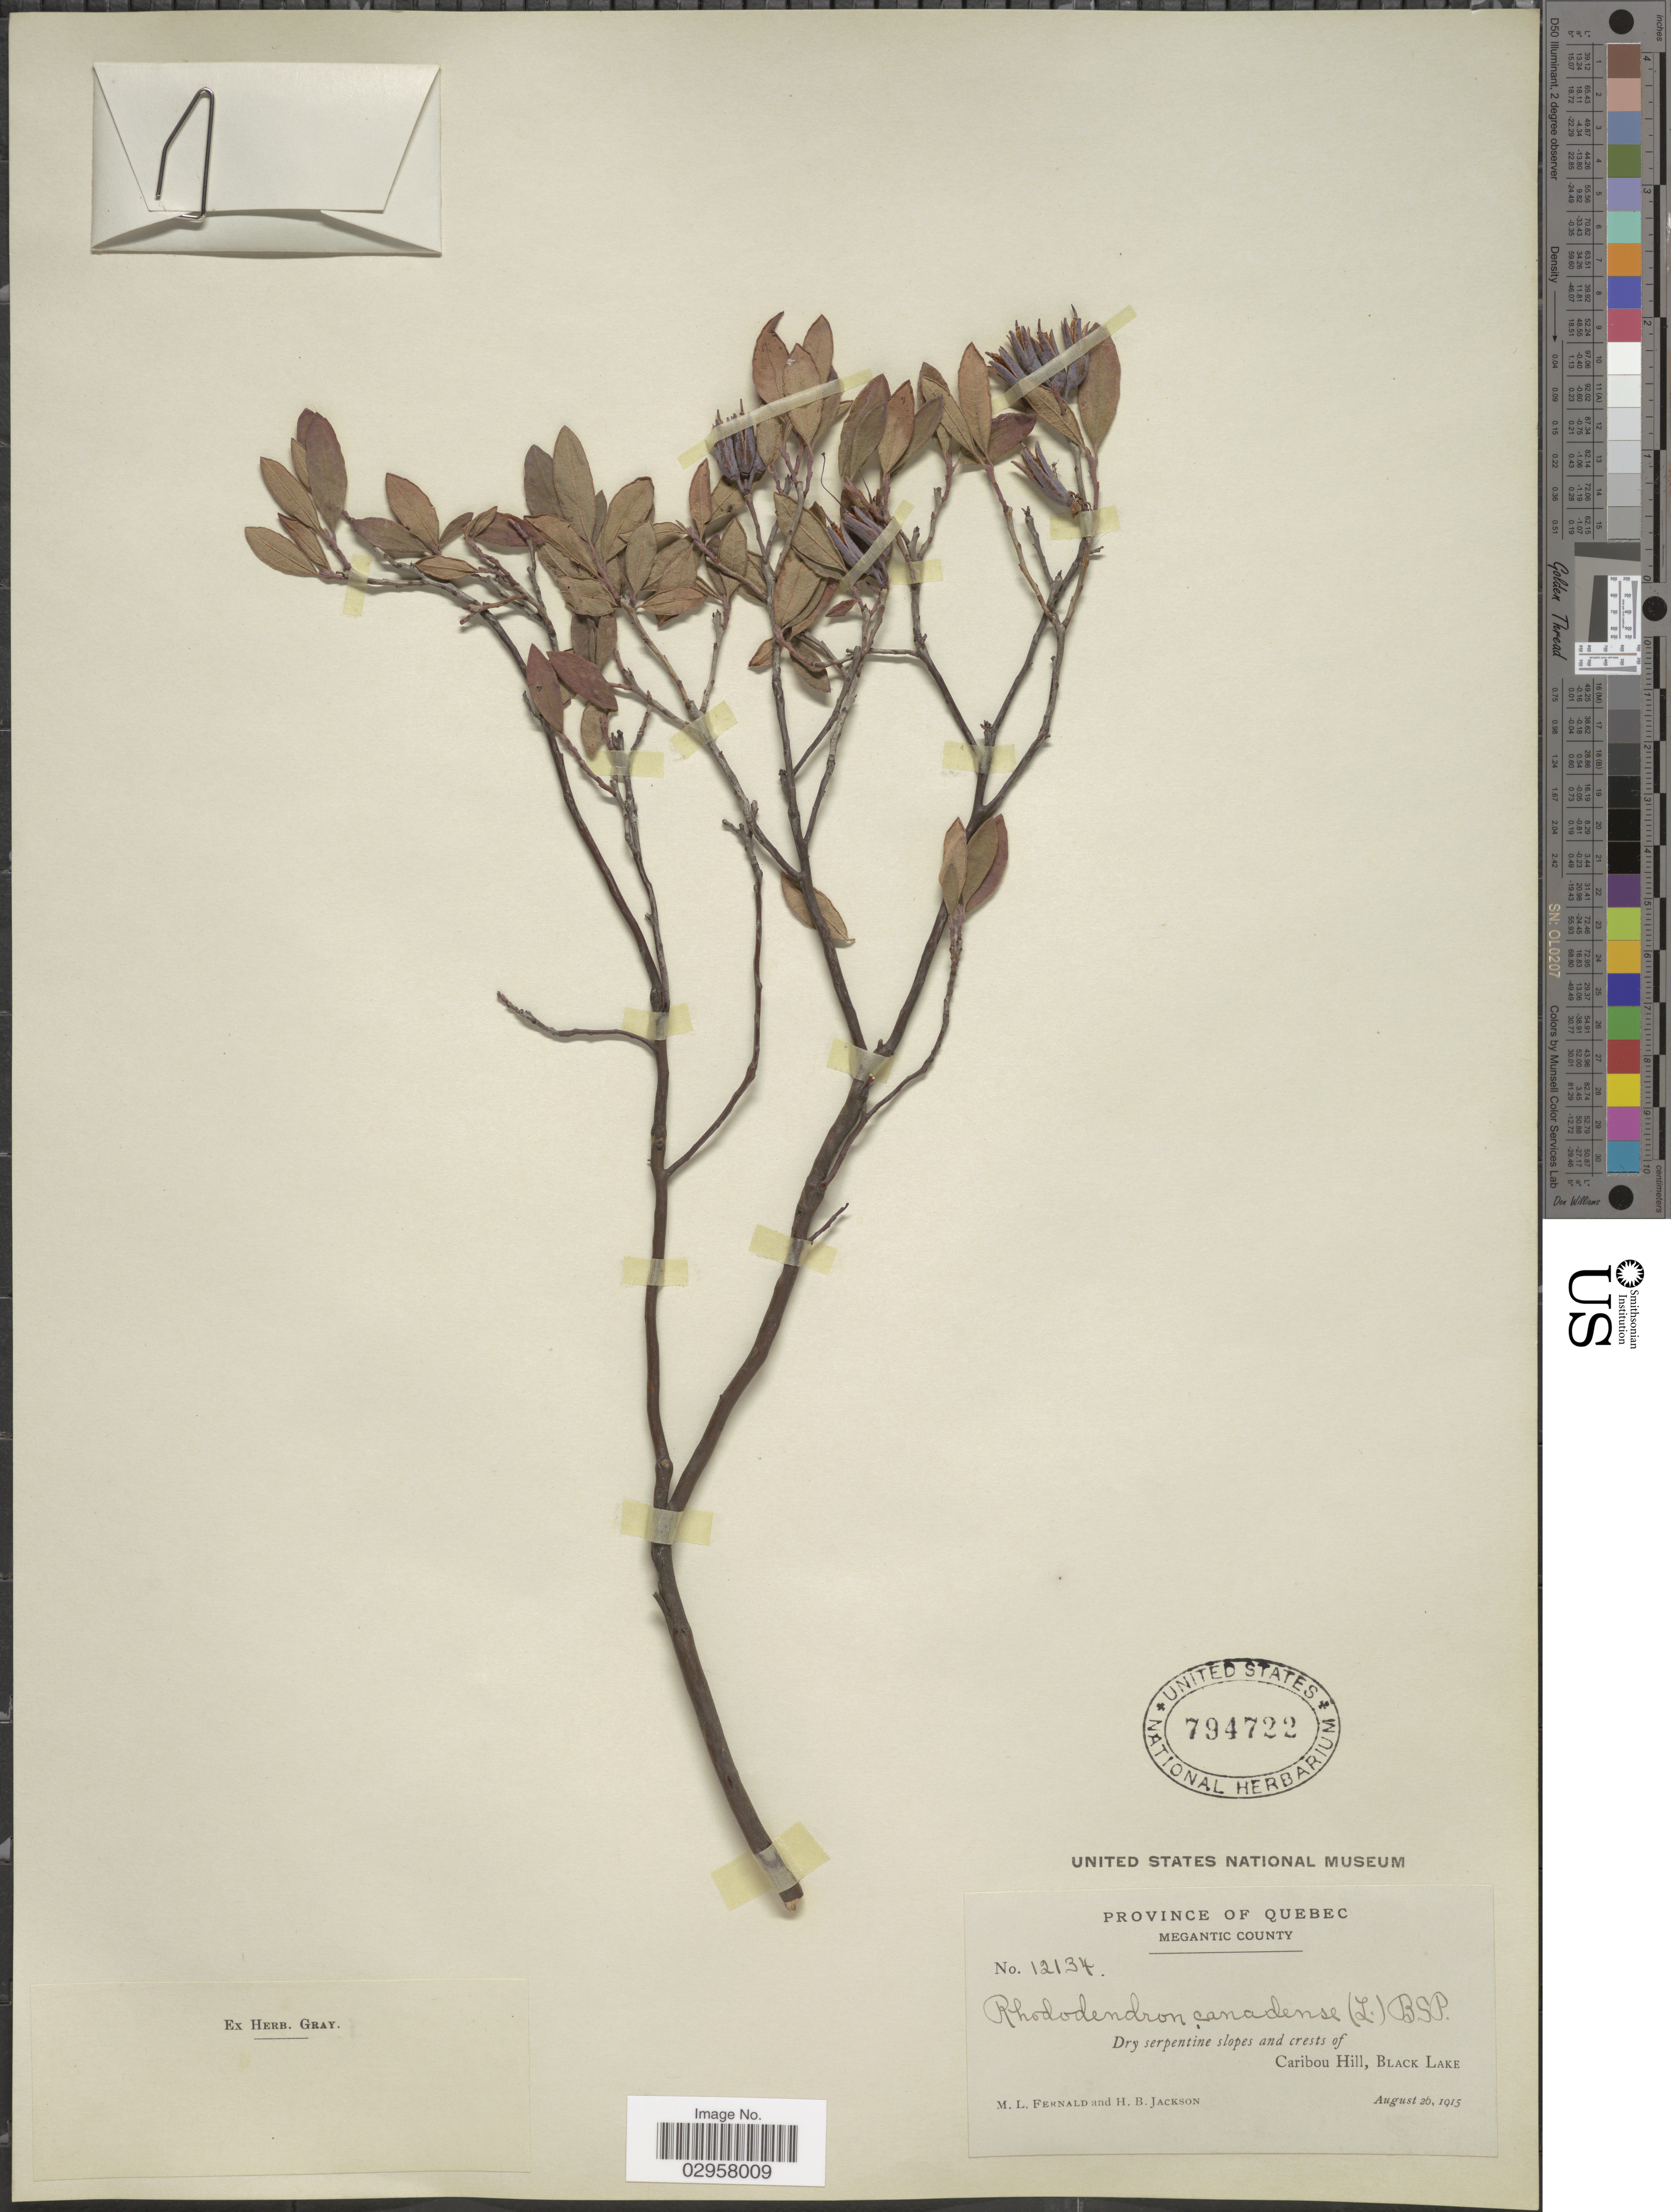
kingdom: Plantae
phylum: Tracheophyta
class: Magnoliopsida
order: Ericales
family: Ericaceae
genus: Rhododendron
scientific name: Rhododendron canadense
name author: (L.) Torr.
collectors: M. L. Fernald & H. Jackson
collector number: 12134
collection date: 1915-08-26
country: Canada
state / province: Quebec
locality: Megantic County. Dry serpentine slopes and crests of Caribou Hill, Black Lake.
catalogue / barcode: US 794722